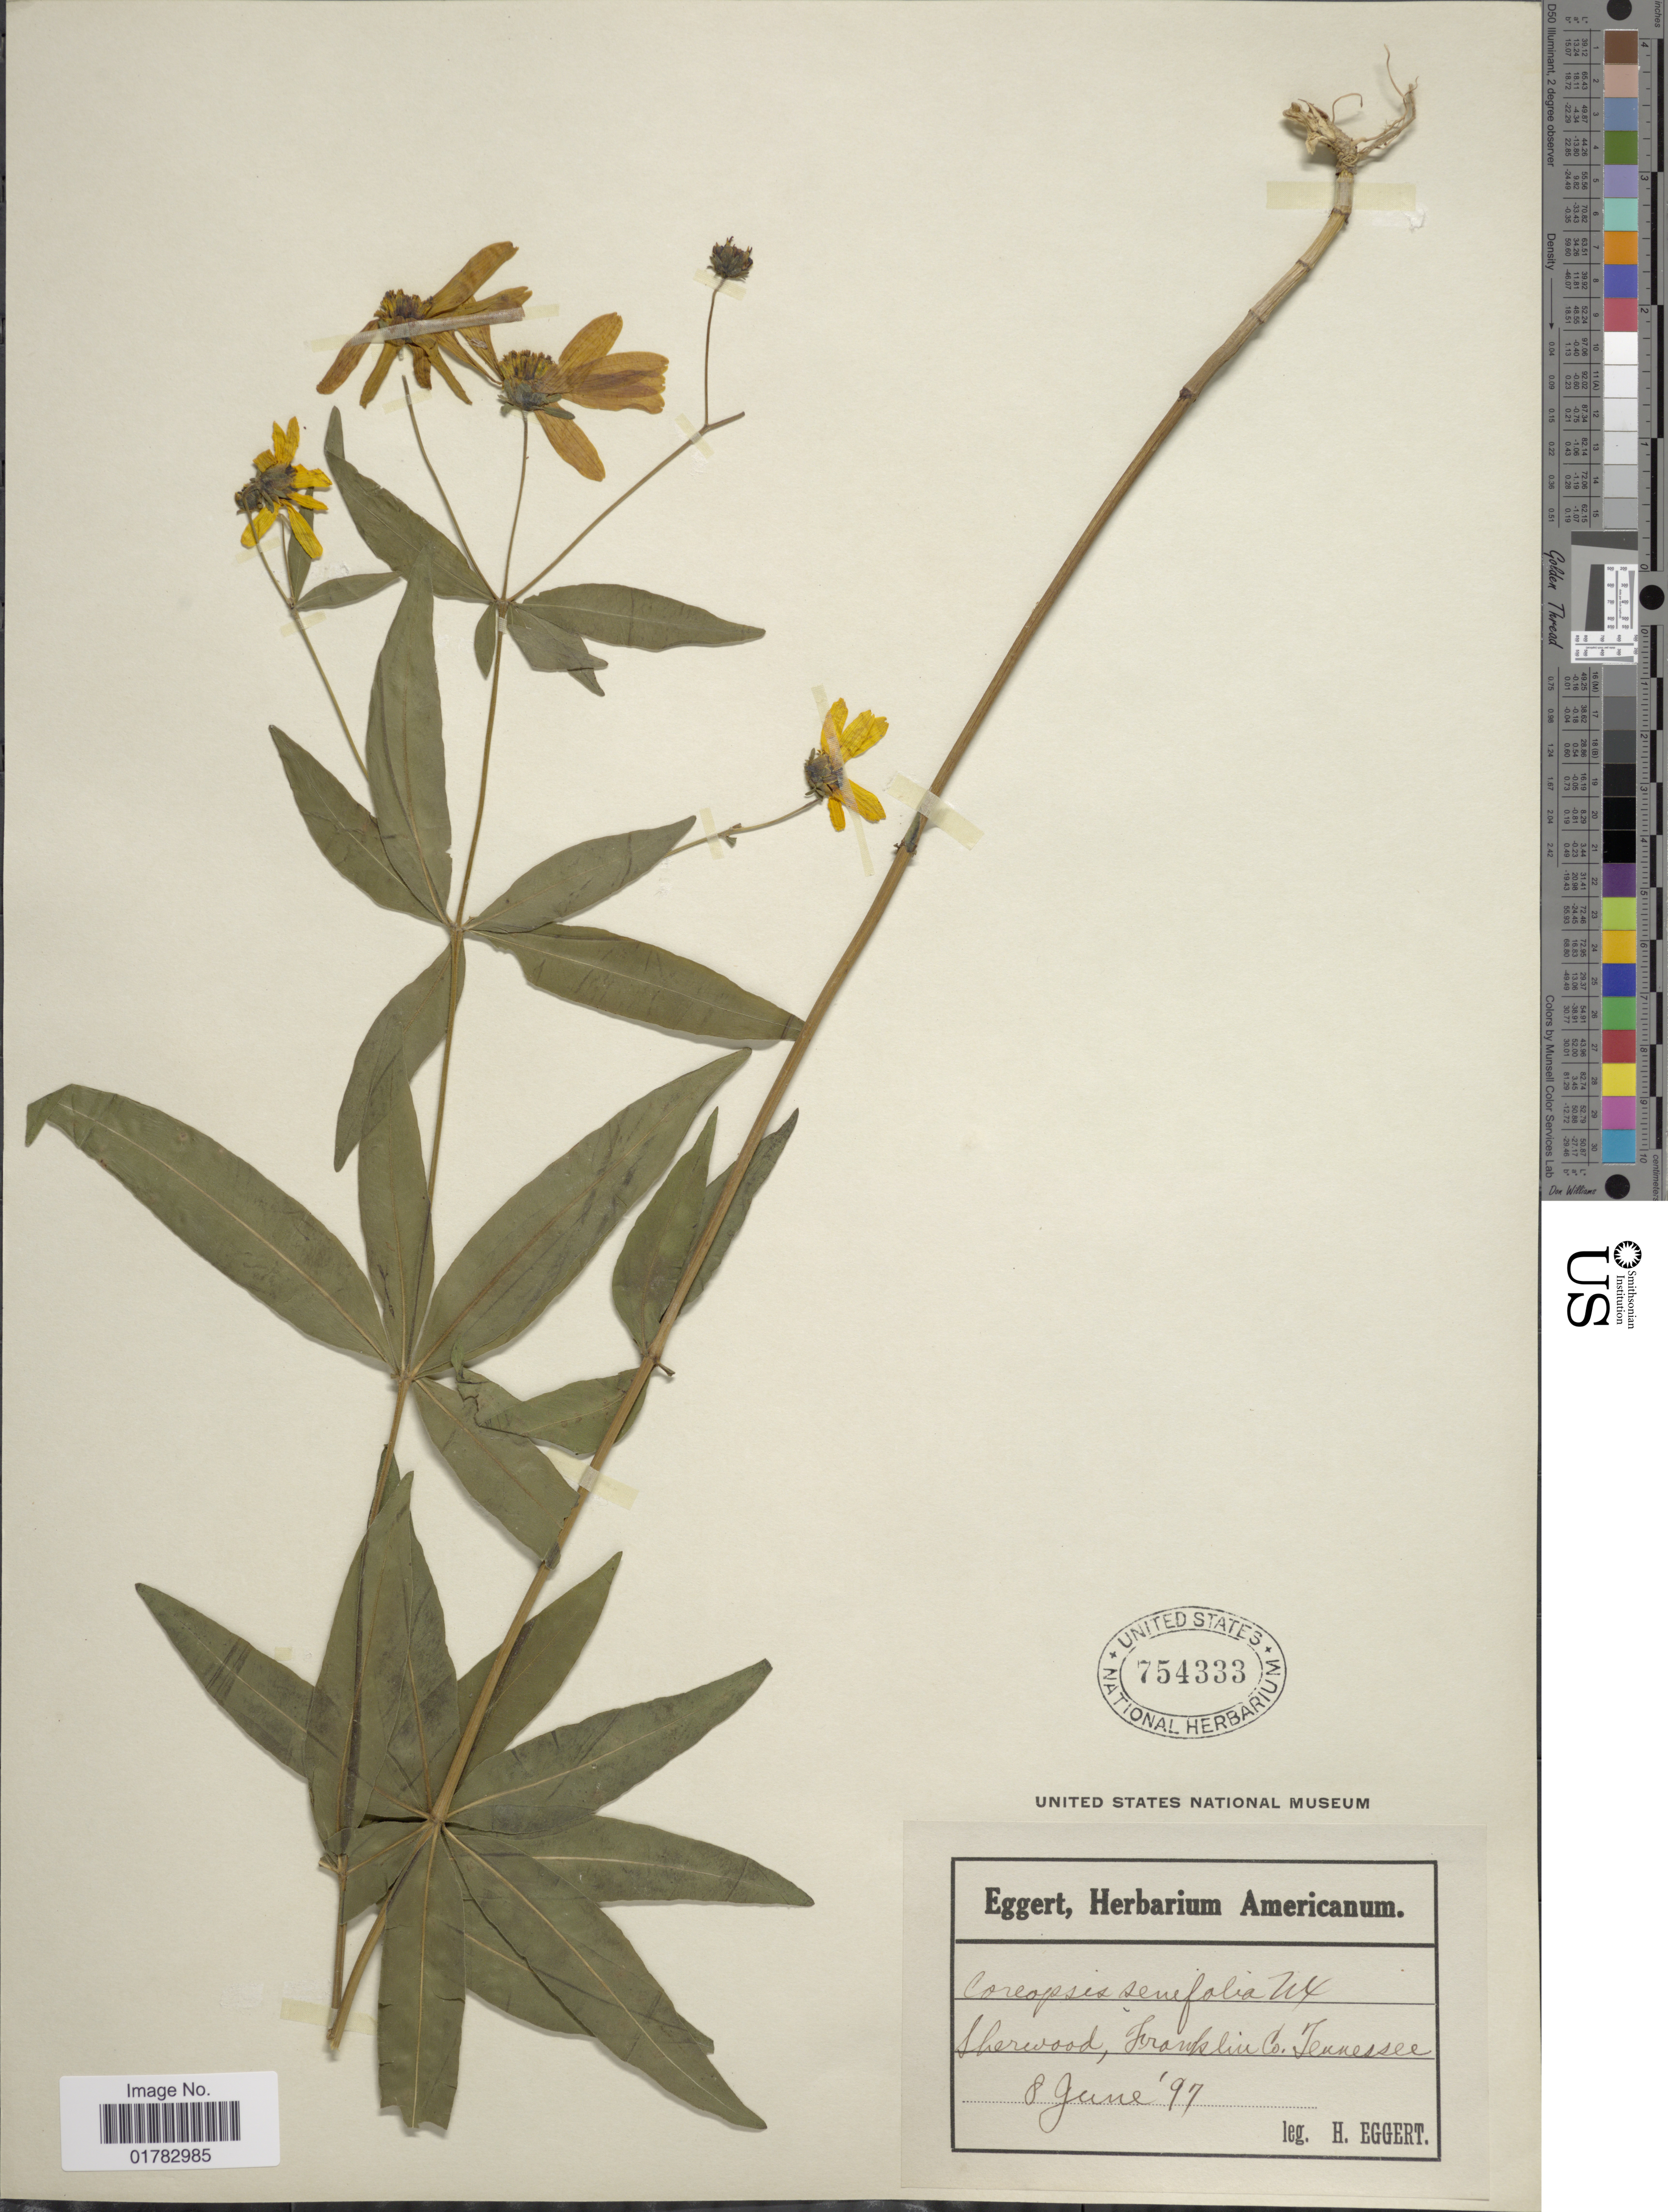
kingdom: Plantae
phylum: Tracheophyta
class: Magnoliopsida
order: Asterales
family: Asteraceae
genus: Coreopsis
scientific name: Coreopsis major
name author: Walter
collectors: H. Eggert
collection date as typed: Transcribed d/m/y: 8/6/97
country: United States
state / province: Tennessee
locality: Sherwood, Franklin Co.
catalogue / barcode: US 754333